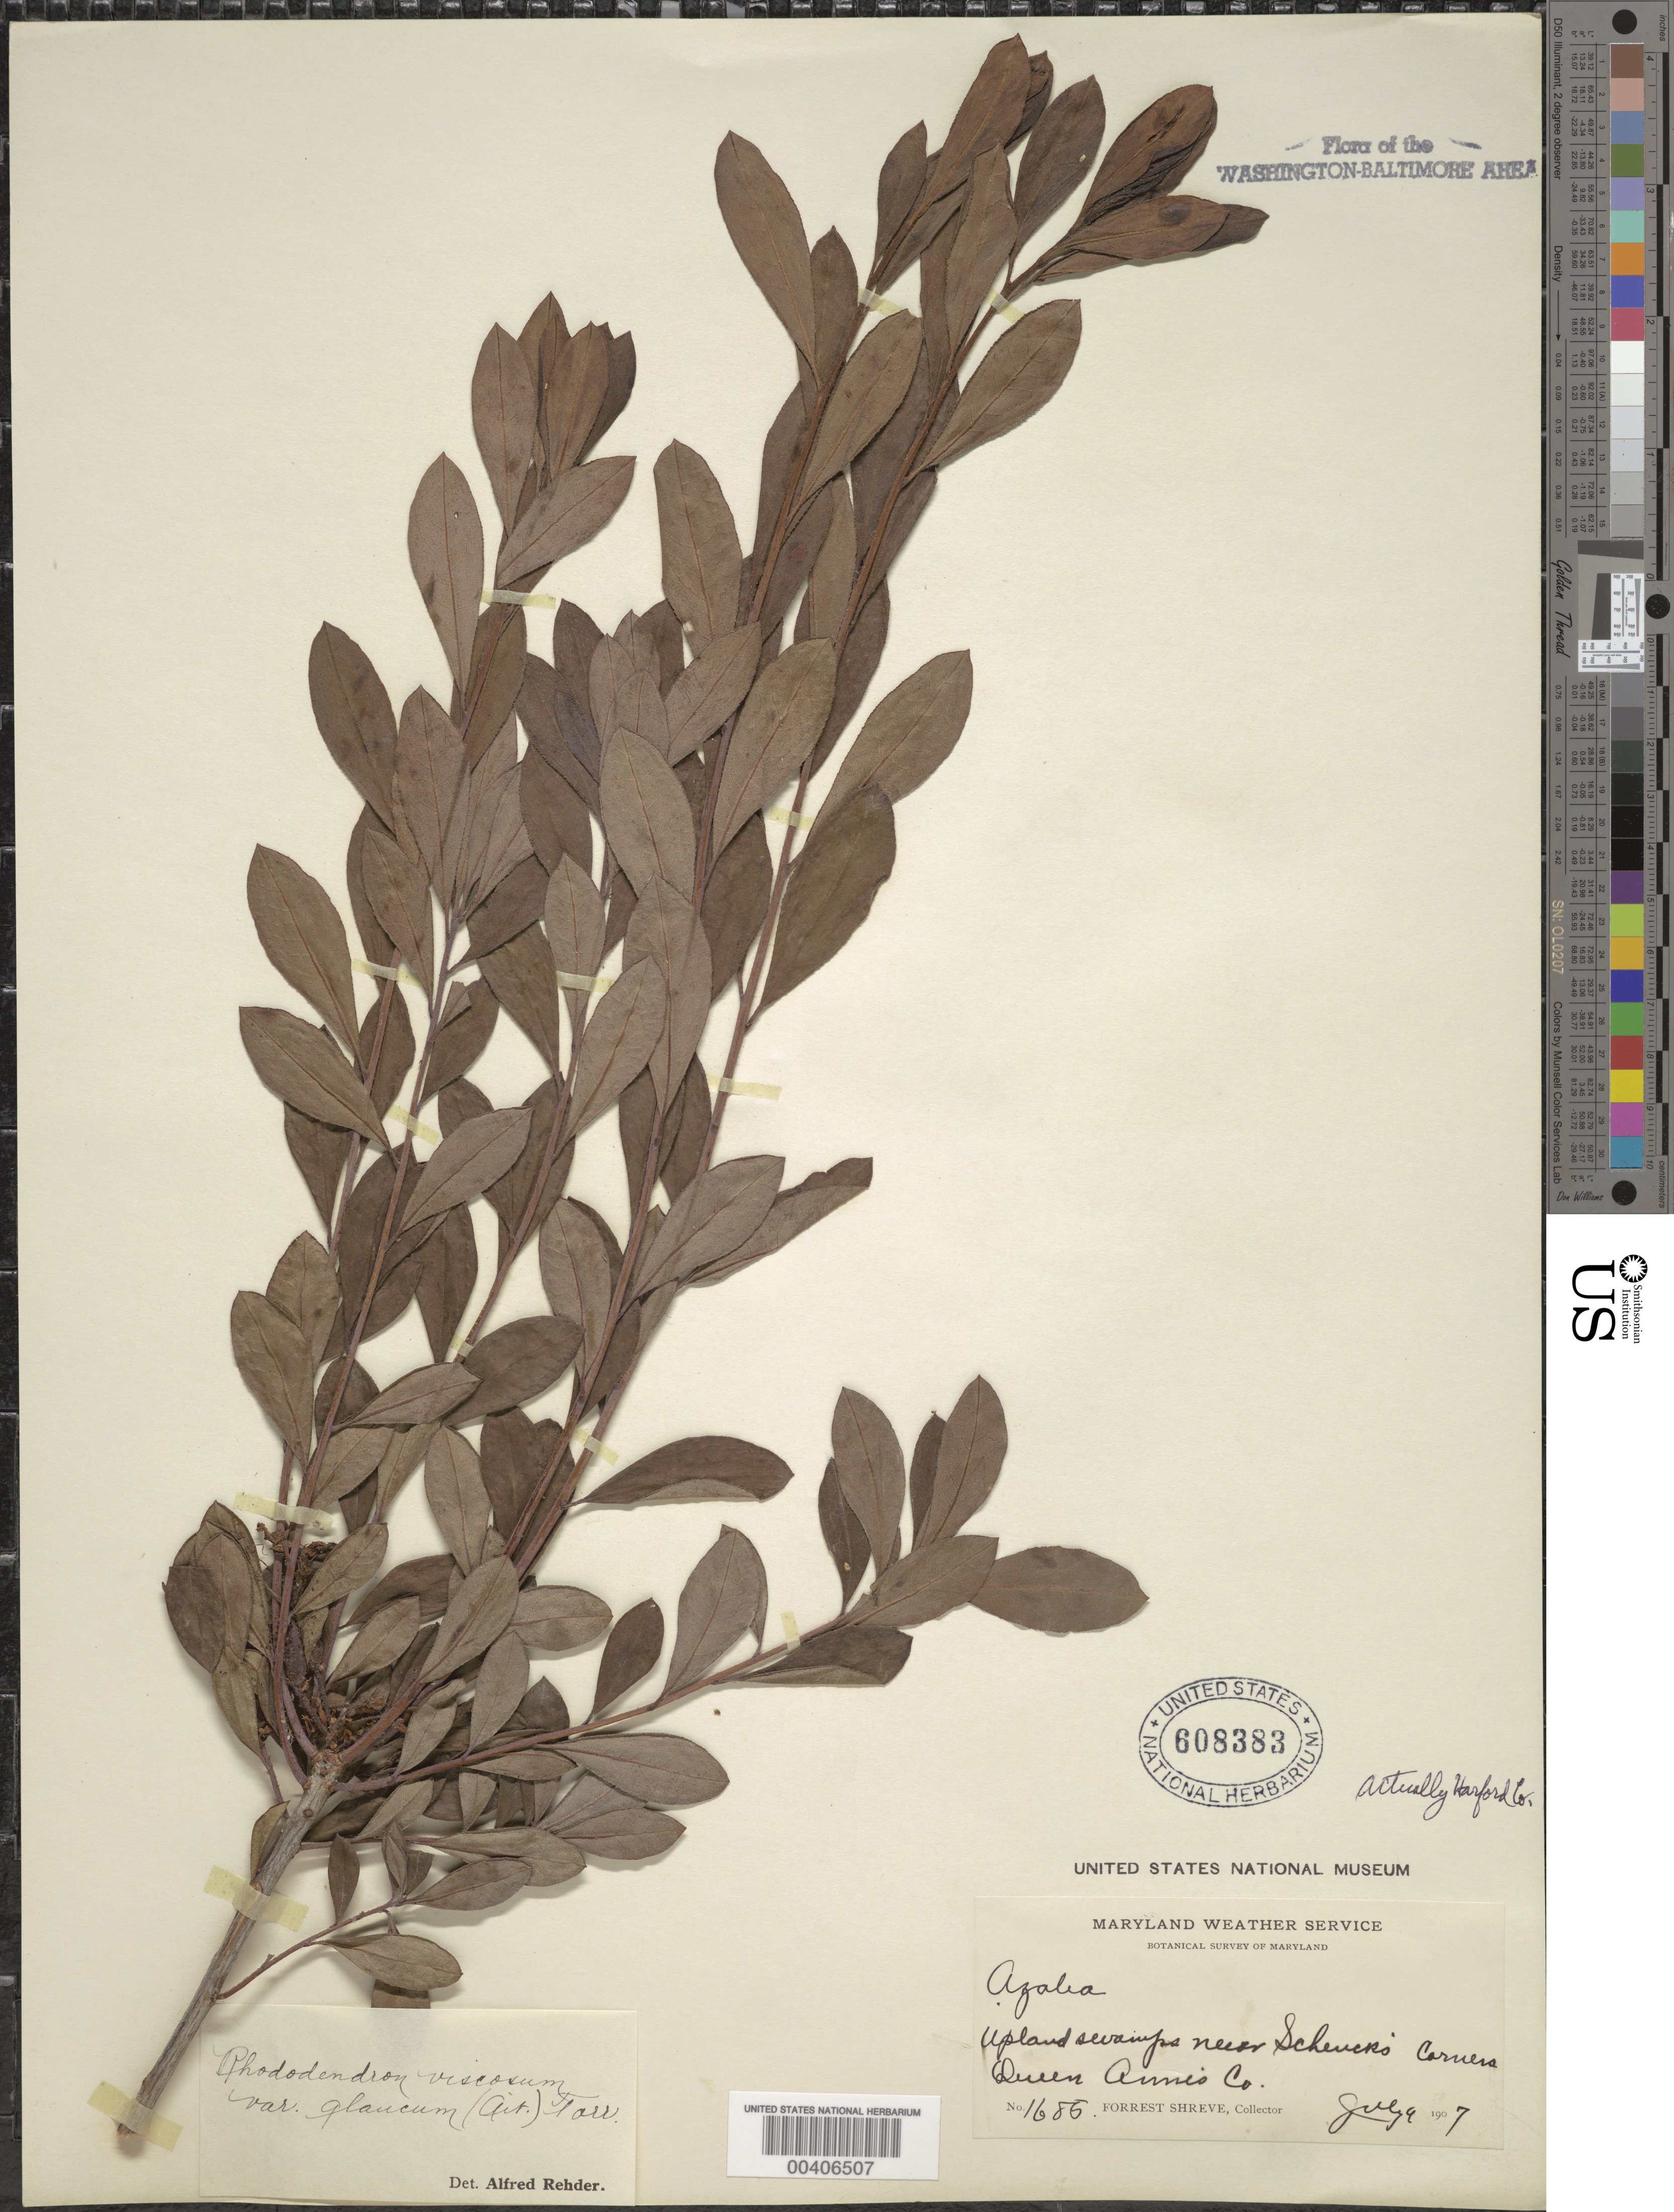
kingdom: Plantae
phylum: Tracheophyta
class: Magnoliopsida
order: Ericales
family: Ericaceae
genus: Rhododendron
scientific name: Rhododendron viscosum var. glaucum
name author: (Aiton) Torr.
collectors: F. Shreve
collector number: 1685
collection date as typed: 09 Jul 1907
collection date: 1907-07-09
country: United States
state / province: Maryland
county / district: Harford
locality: Scheucks Corners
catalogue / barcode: US 608383